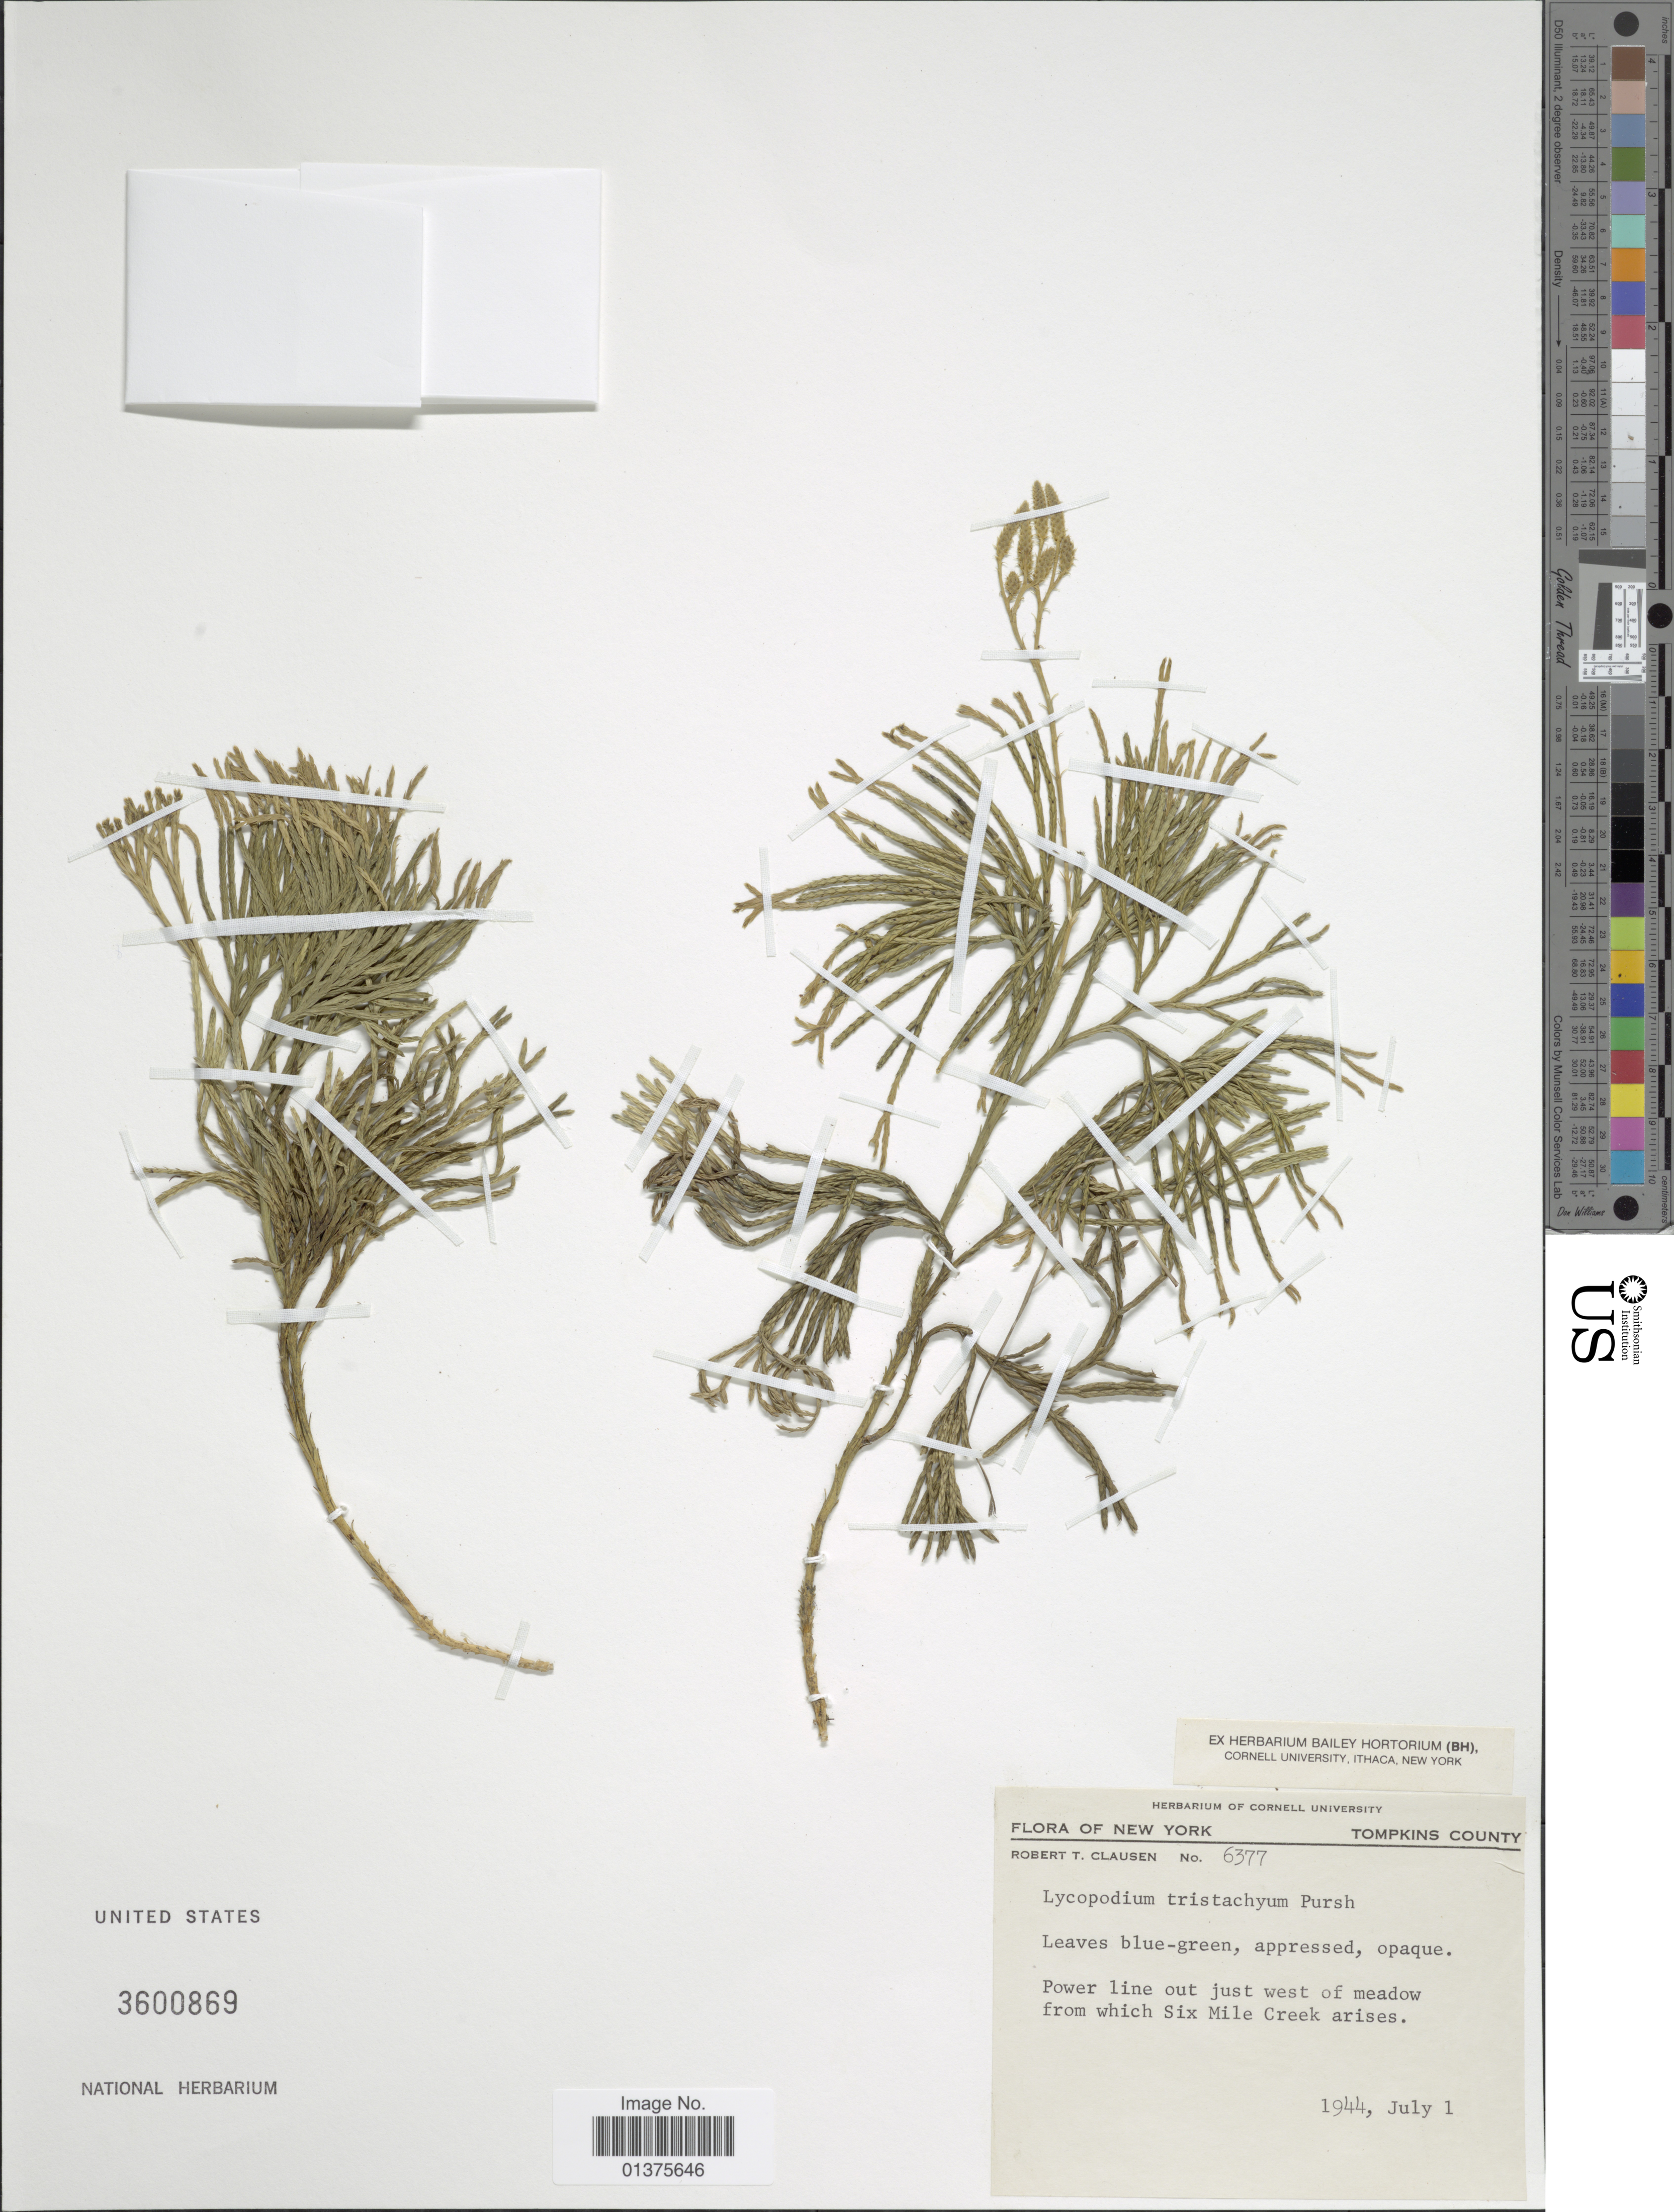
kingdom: Plantae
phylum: Tracheophyta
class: Lycopodiopsida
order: Lycopodiales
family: Lycopodiaceae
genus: Diphasiastrum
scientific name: Diphasiastrum tristachyum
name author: (Pursh) Holub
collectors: R. T. Clausen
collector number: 6377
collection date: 1944-07-01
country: United States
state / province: New York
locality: Tompkins County, Power line out just west of meadow from wich Six Mile Creek arises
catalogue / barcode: US 3600869